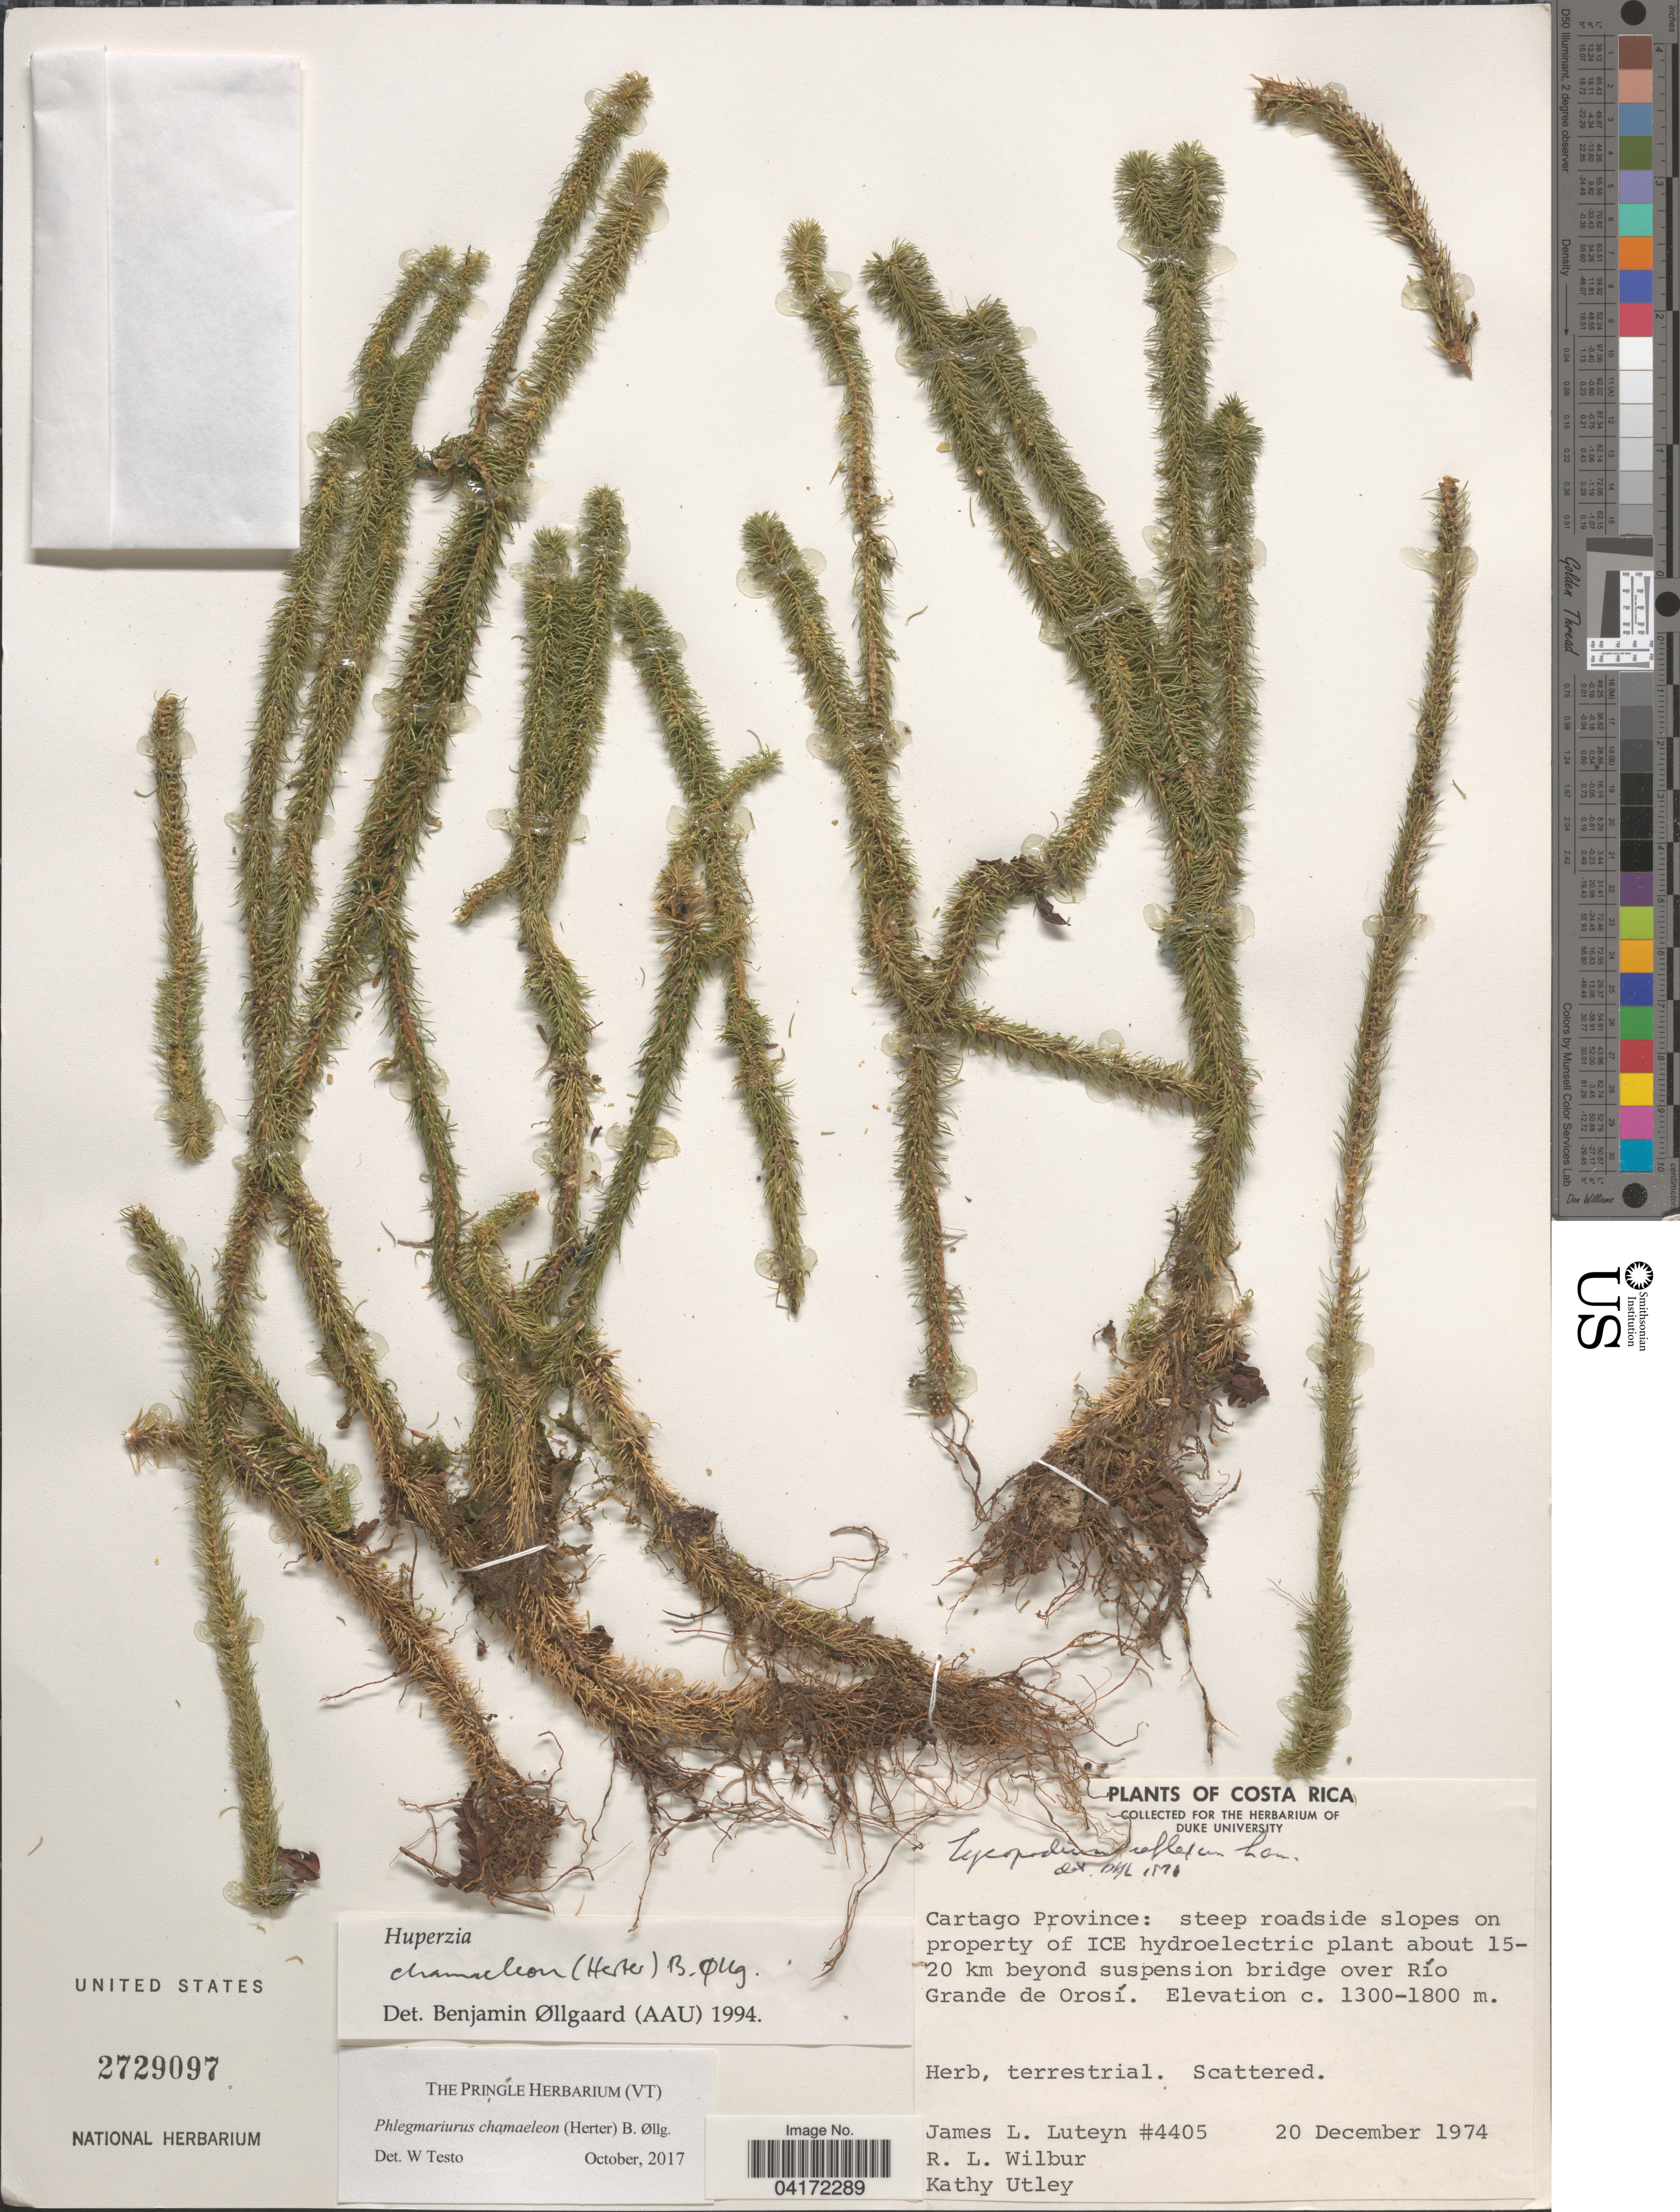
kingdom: Plantae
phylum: Tracheophyta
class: Lycopodiopsida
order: Lycopodiales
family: Lycopodiaceae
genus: Phlegmariurus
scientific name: Phlegmariurus chamaeleon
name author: (Herter) B. Øllg.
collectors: J. L. Luteyn, R. L. Wilbur & K. Burt-Utley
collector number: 4405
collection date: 1974-12-20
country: Costa Rica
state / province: Cartago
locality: On property of ICE hydroelectric plant about 15-20 km beyond suspension bridge over Río Grande de Orosí.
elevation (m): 1300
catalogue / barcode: US 2729097